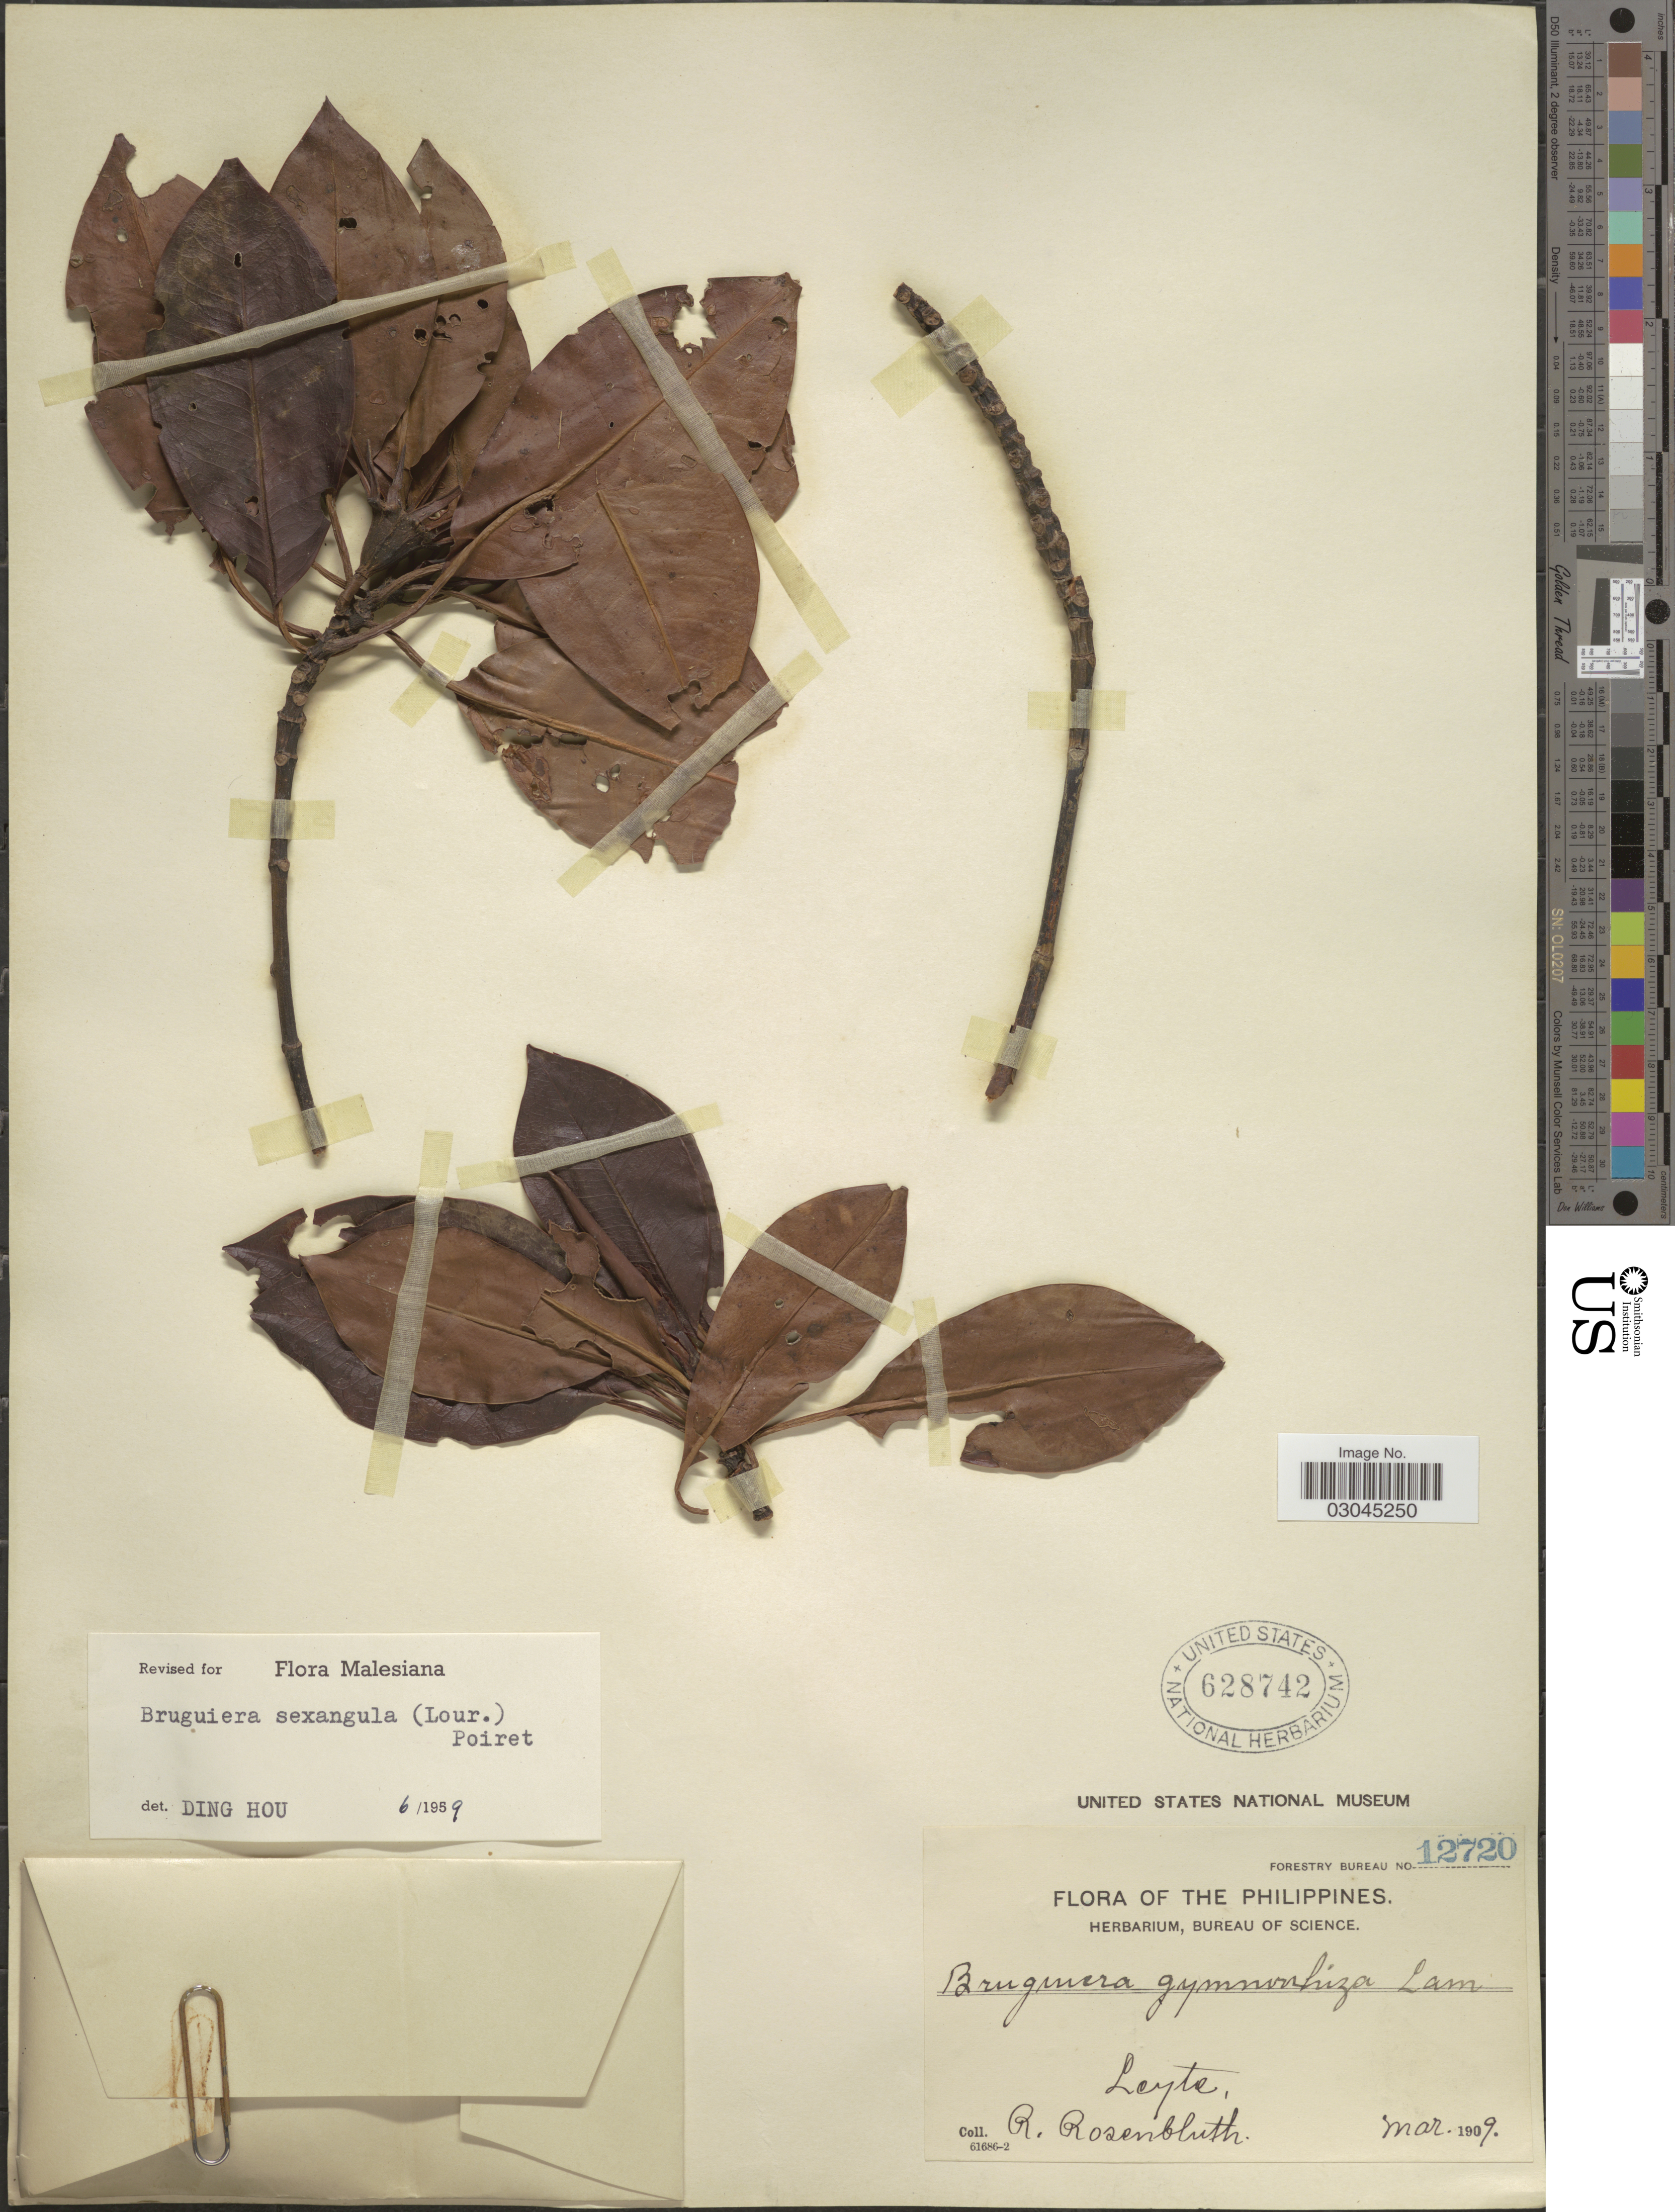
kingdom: Plantae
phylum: Tracheophyta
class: Magnoliopsida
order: Malpighiales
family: Rhizophoraceae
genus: Bruguiera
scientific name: Bruguiera sexangula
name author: (Lour.) Poir.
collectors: R. Rosenbluth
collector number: Forestry Bureau 12720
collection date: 1909-03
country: Philippines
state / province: Eastern Visayas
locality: Leyte.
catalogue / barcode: US 628742